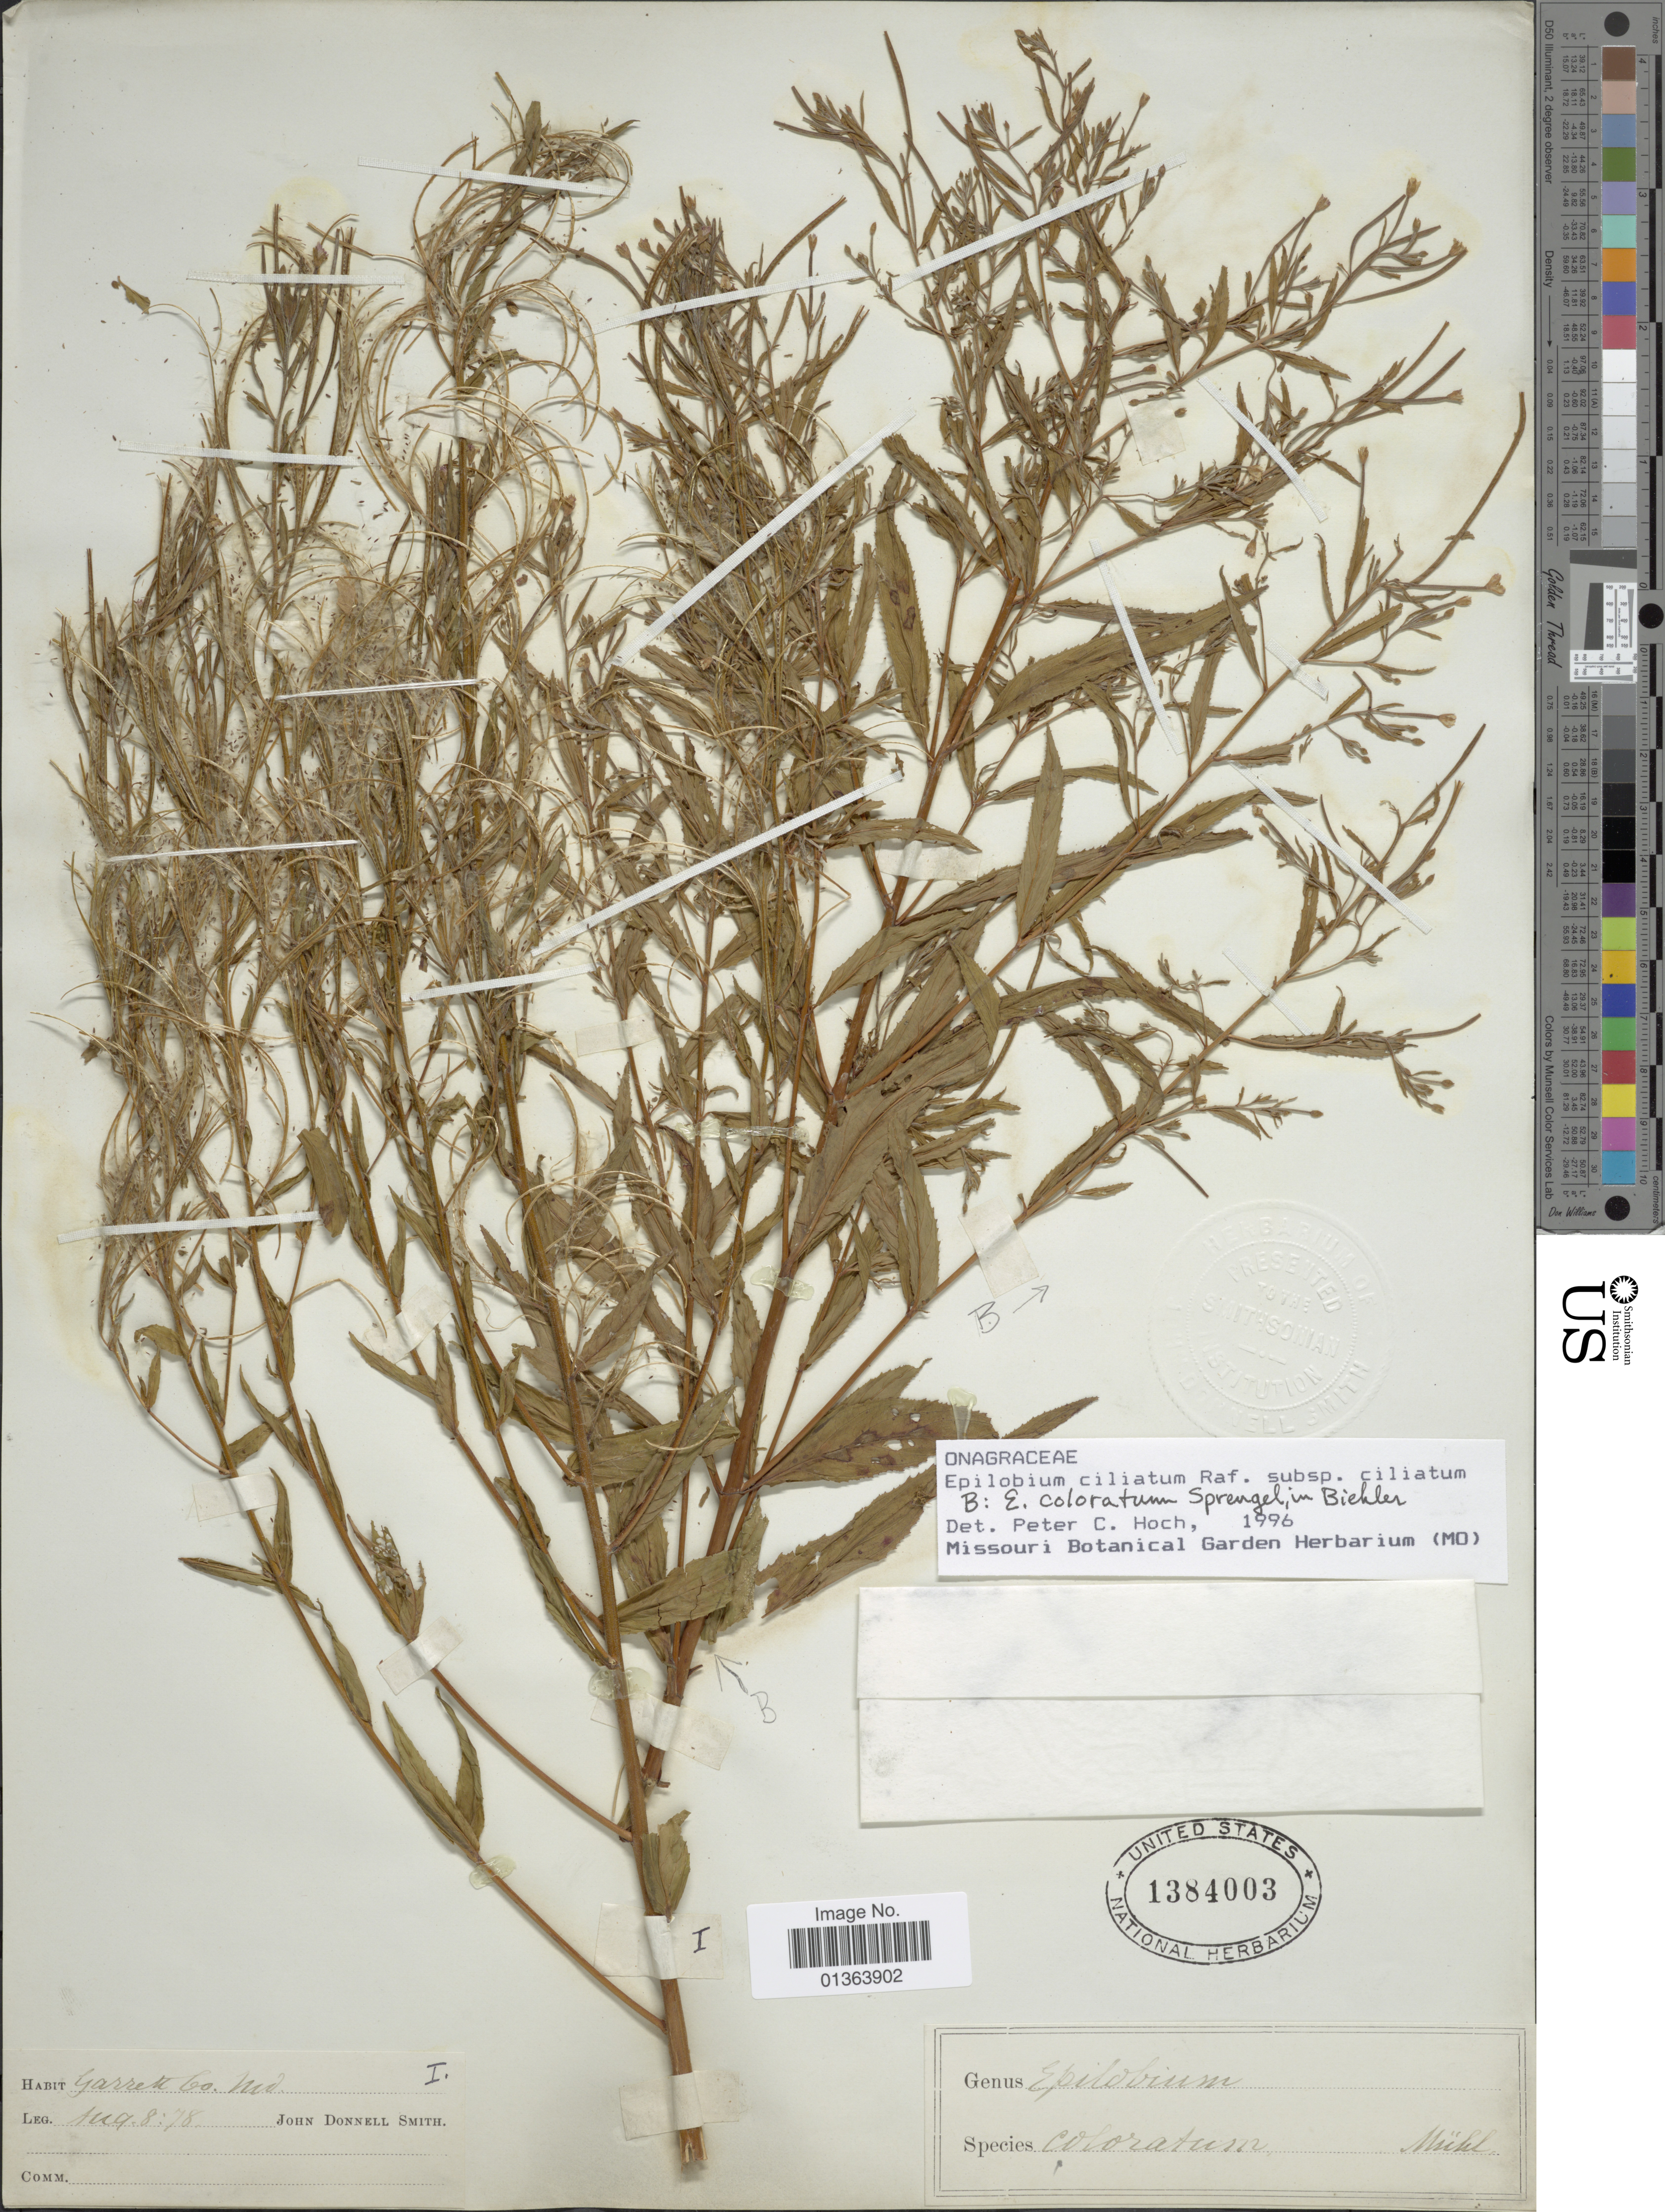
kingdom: Plantae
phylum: Tracheophyta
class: Magnoliopsida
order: Myrtales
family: Onagraceae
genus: Epilobium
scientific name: Epilobium ciliatum subsp. ciliatum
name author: Raf.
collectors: J. Donnell Smith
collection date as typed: Transcribed d/m/y: 8/8/78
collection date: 1878-08-08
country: United States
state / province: Maryland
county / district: Garrett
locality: Garrett Co.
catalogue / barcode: US 1384003